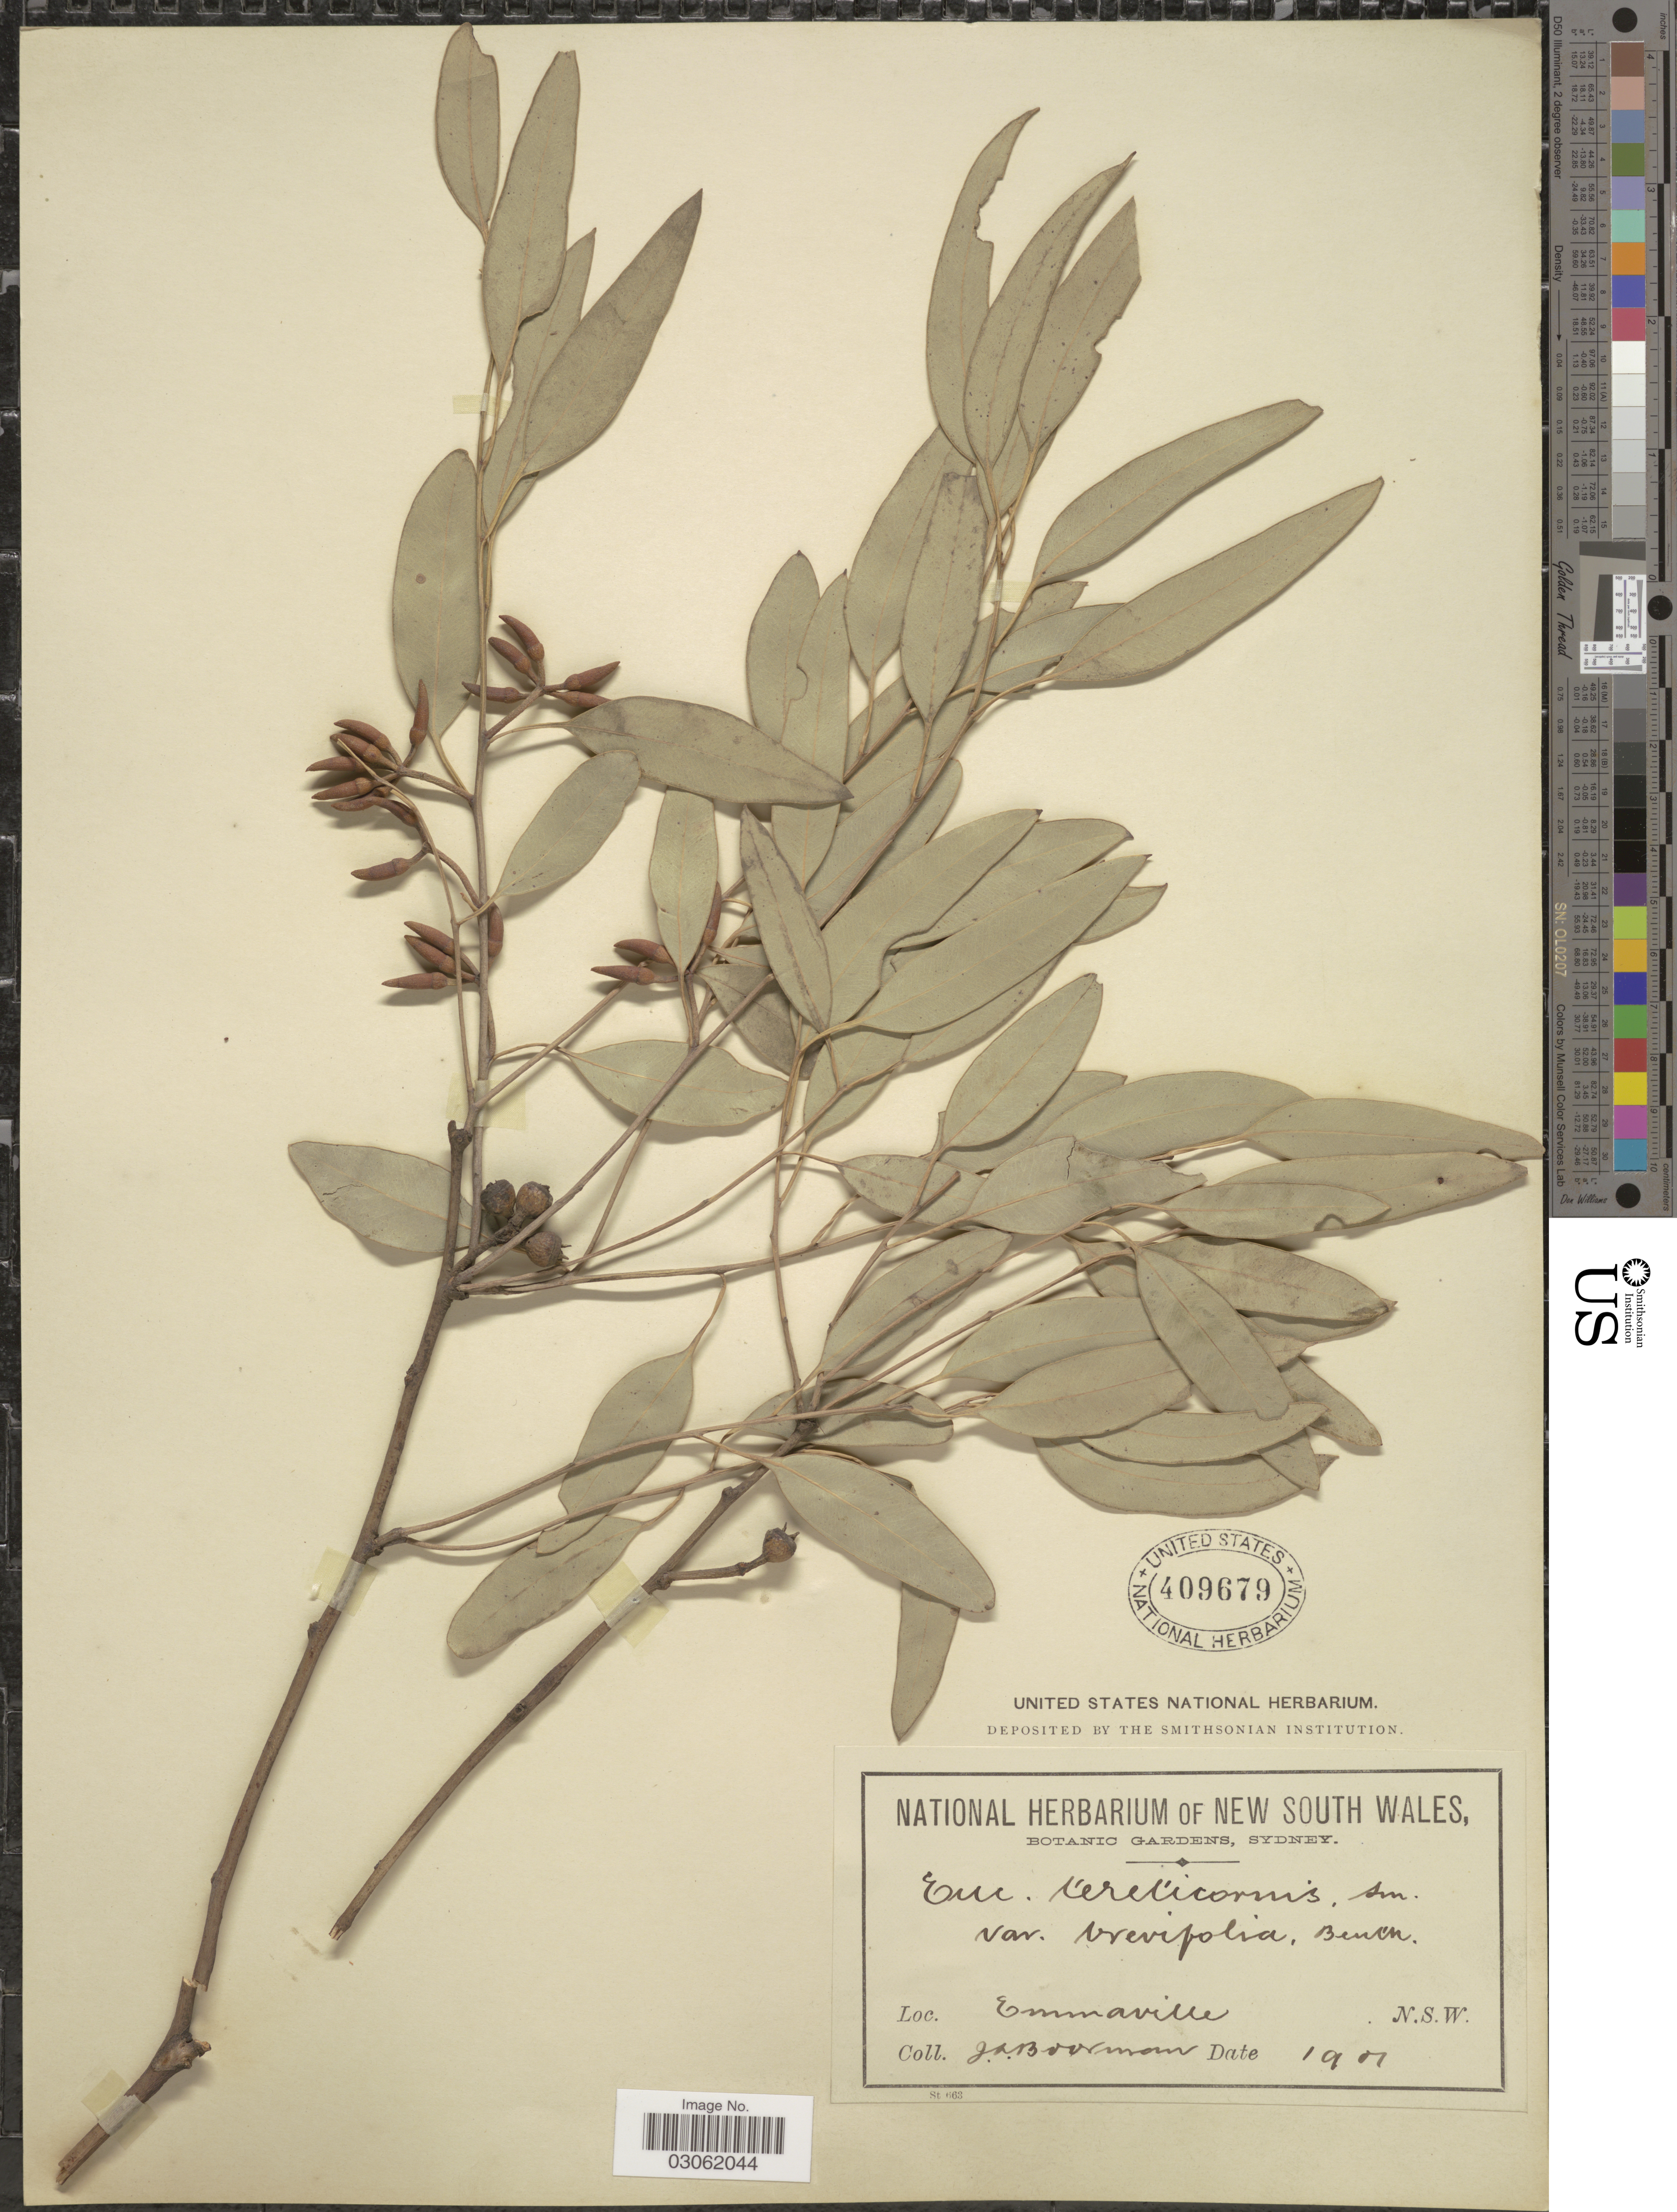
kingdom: Plantae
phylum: Tracheophyta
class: Magnoliopsida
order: Myrtales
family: Myrtaceae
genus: Eucalyptus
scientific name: Eucalyptus tereticornis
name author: Sm.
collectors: J. Boorman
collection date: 1901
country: Australia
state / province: New South Wales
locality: Emmaville. N. S. W.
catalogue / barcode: US 409679